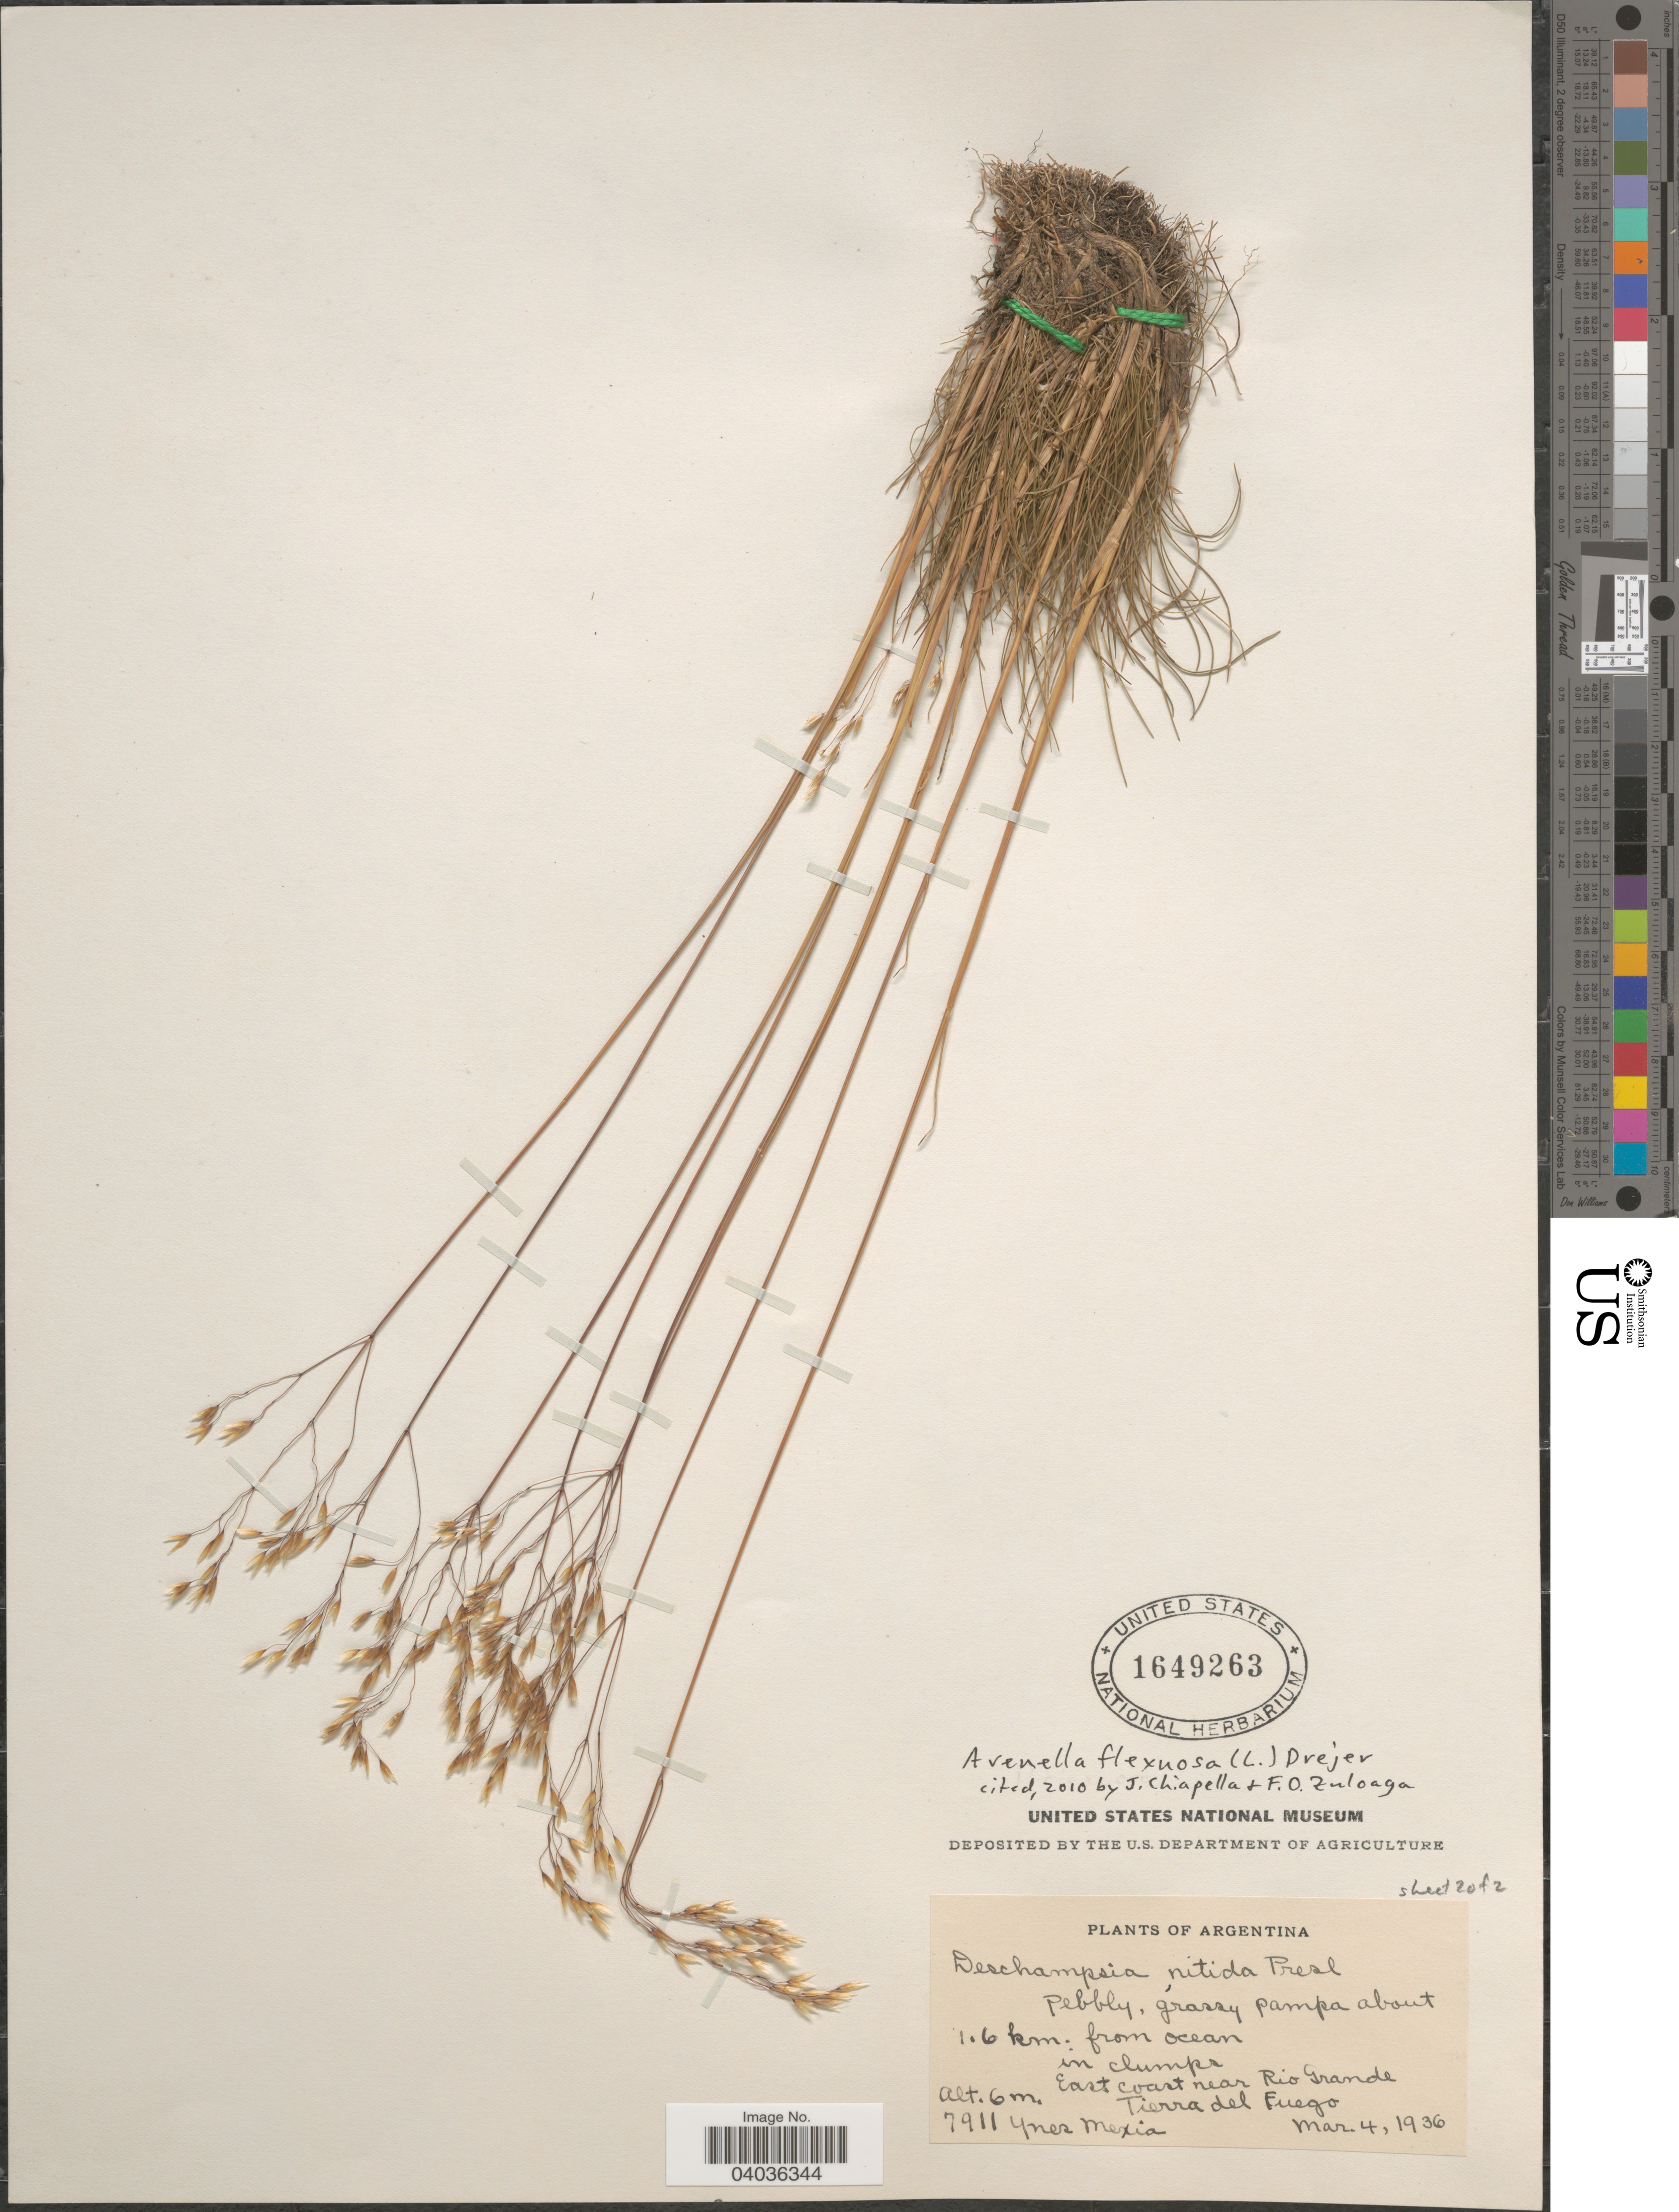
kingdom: Plantae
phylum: Tracheophyta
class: Liliopsida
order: Poales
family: Poaceae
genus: Avenella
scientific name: Avenella flexuosa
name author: (L.) Drejer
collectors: Y. Mexia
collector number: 7911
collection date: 1936-03-04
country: Argentina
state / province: Tierra del Fuego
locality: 1.6 km. from ocean in clumps. East coast near Rio Grande.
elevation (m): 6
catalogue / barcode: US 1649263